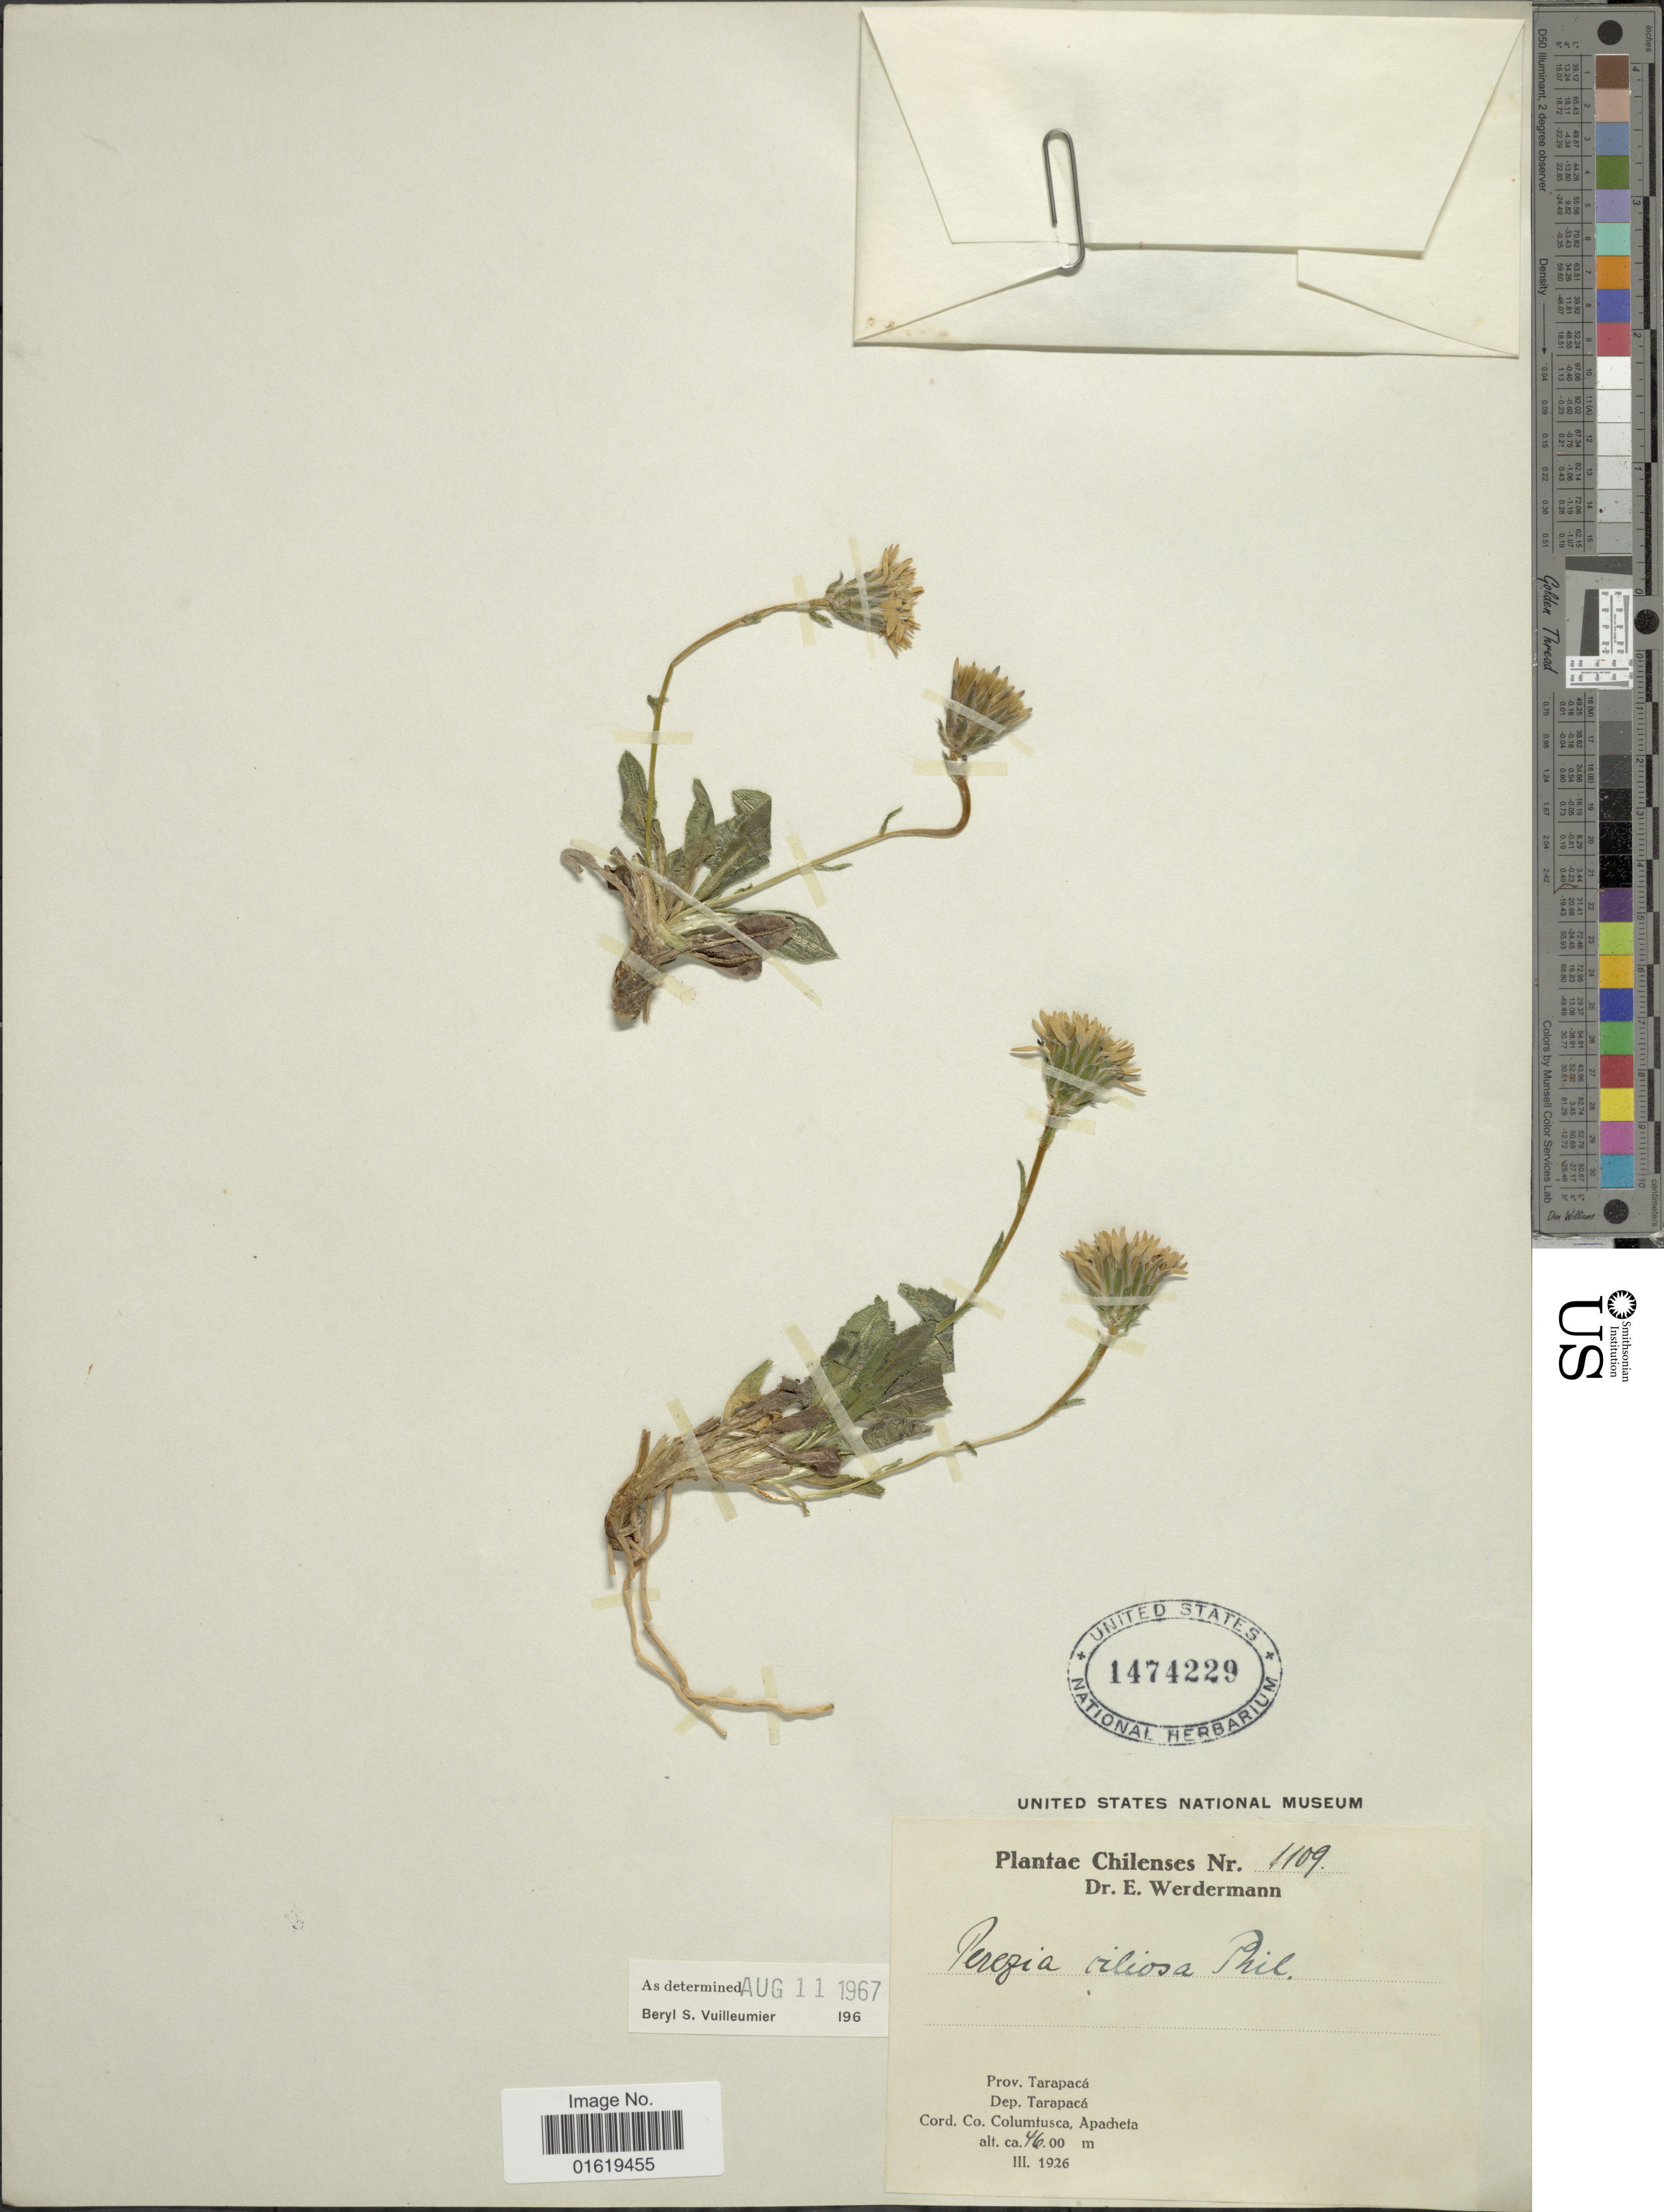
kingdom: Plantae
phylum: Tracheophyta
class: Magnoliopsida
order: Asterales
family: Asteraceae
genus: Perezia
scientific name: Perezia ciliosa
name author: (Phil.) Reiche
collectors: E. Werdermann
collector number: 1109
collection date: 1926-03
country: Chile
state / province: Tarapacá (I)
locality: Prov. Tarapacá. Dep. Tarapacá. Cord. Co. Columtusca, Apacheta.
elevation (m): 4600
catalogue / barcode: US 1474229